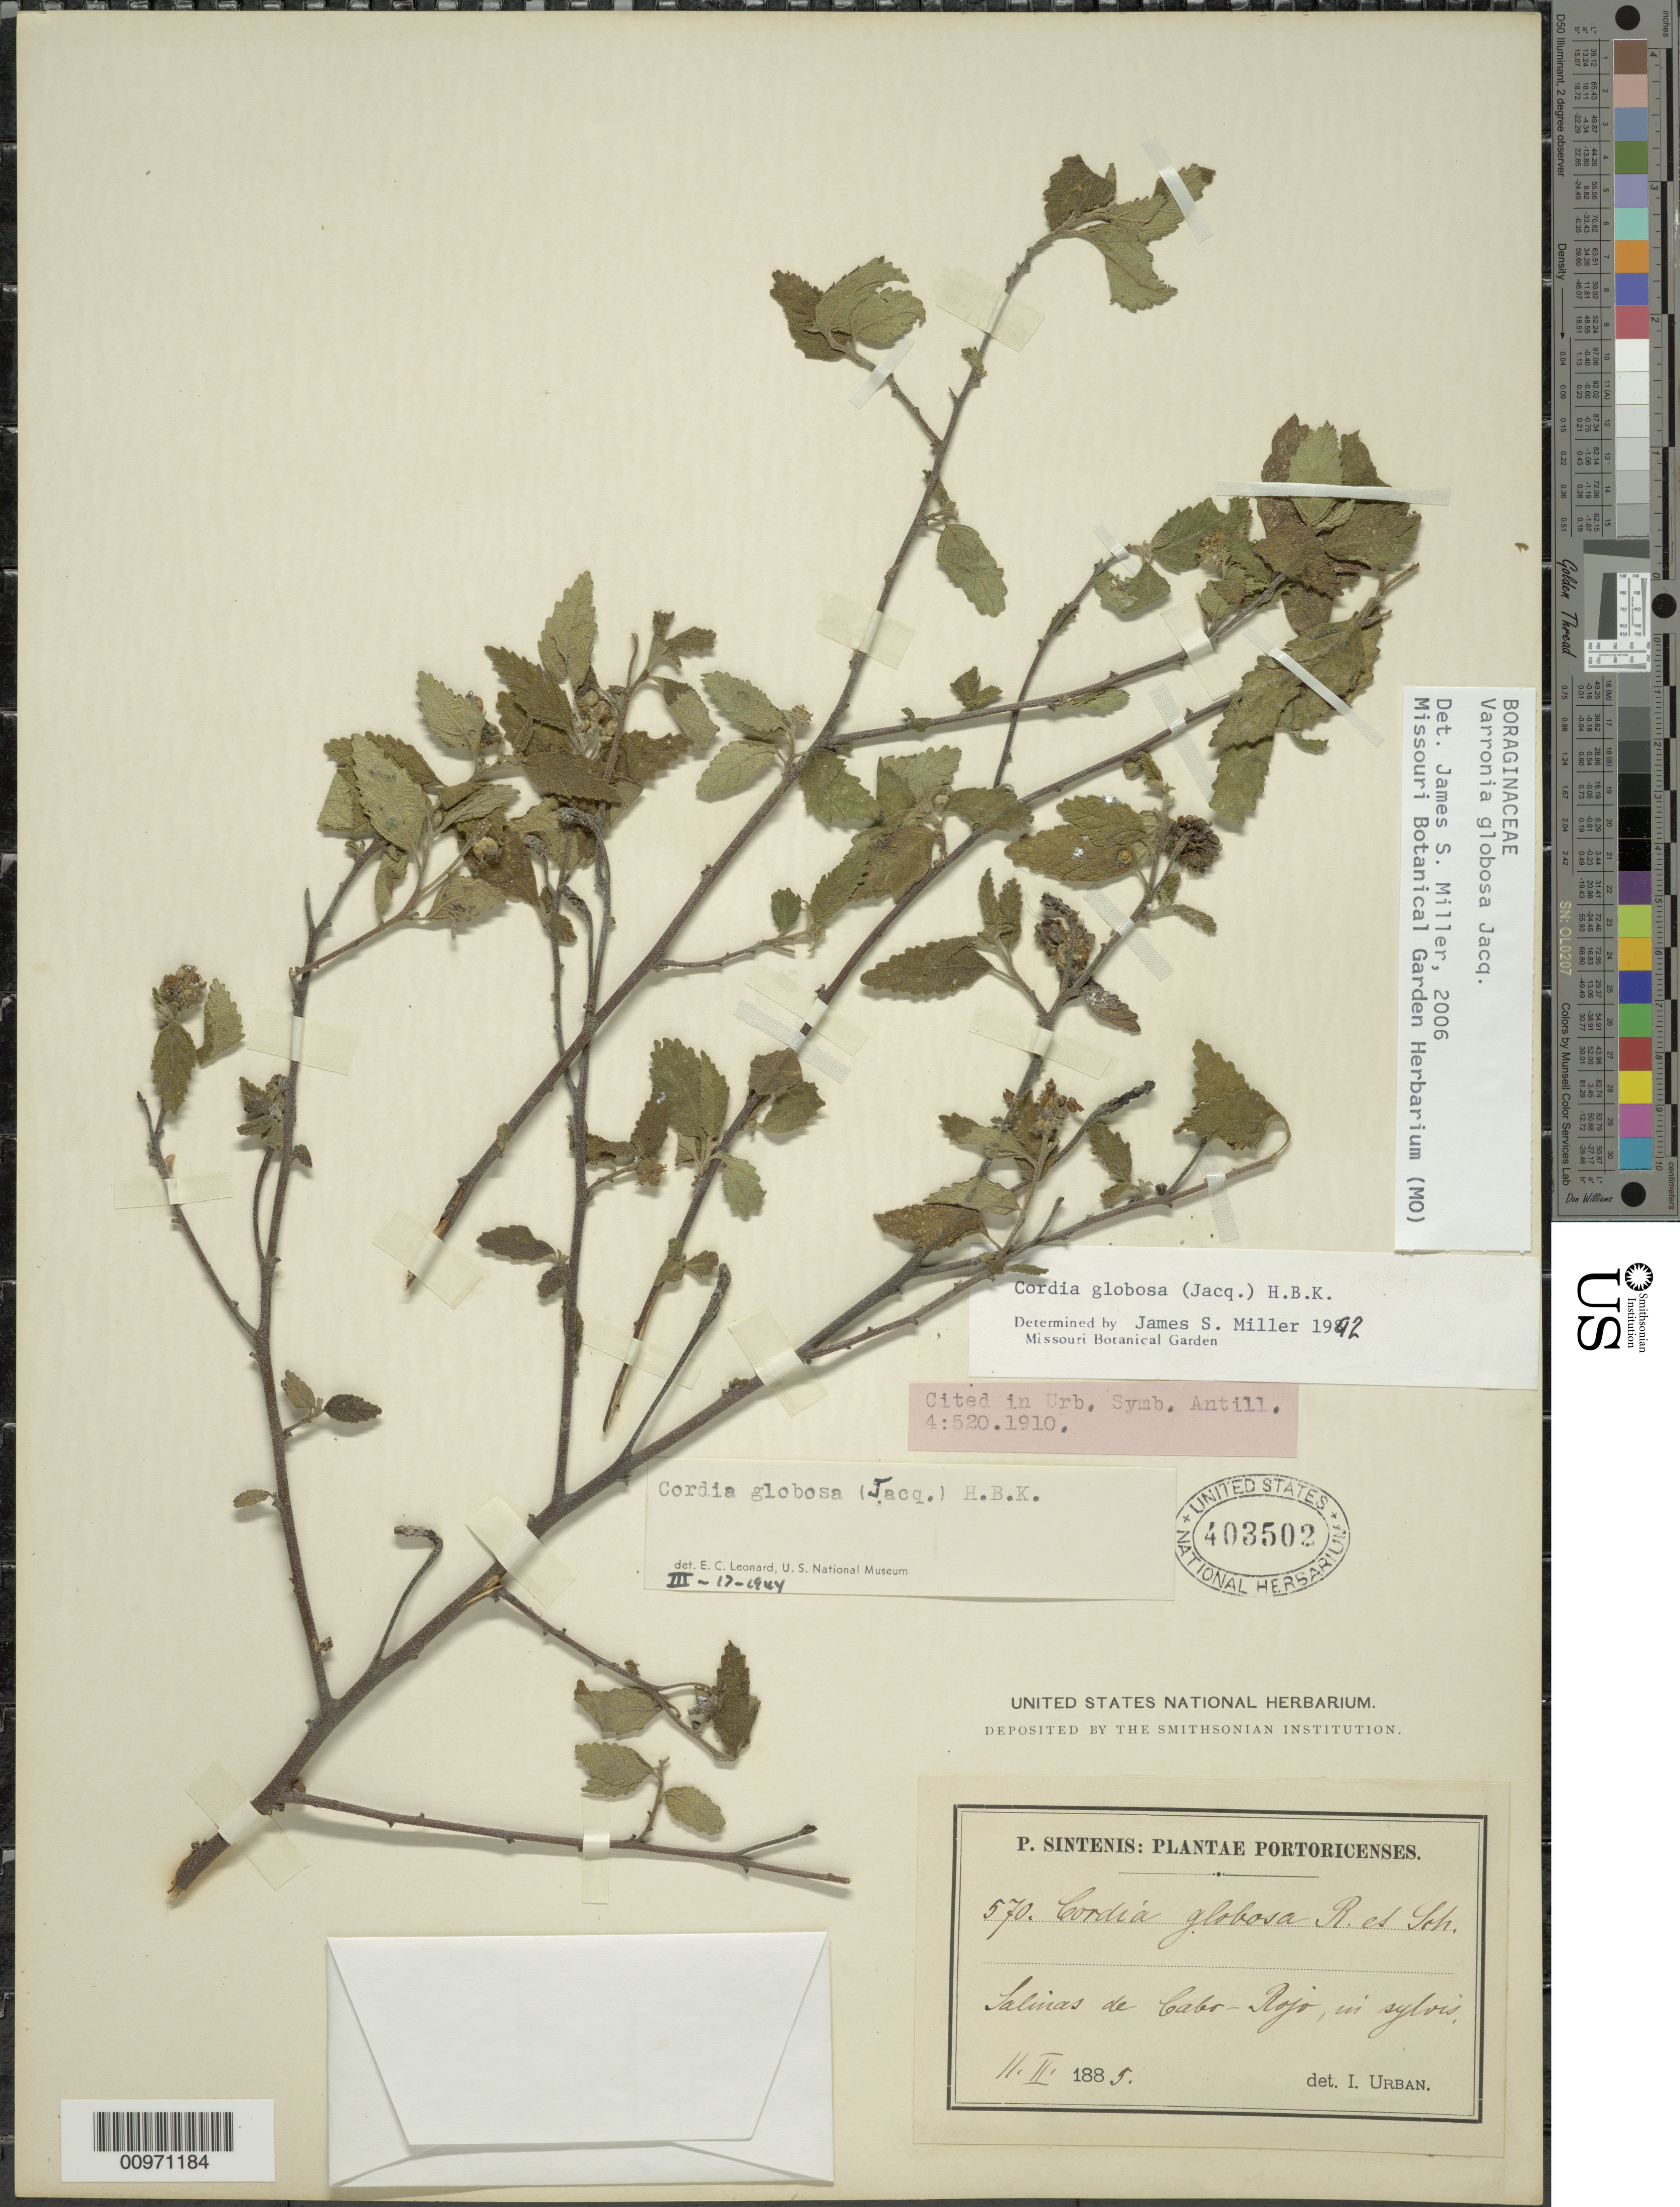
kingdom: Plantae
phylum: Tracheophyta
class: Magnoliopsida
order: Boraginales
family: Cordiaceae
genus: Varronia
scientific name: Varronia globosa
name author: Jacq.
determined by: Miller, James S., (MO), Missouri Botanical Garden (UNITED STATES)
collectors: P. Sintenis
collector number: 570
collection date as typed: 11 Feb 1885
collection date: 1885-02-11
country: Puerto Rico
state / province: Cabo Rojo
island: Puerto Rico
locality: Salinas de Cabo-Rojo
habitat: In sylvis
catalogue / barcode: US 403502